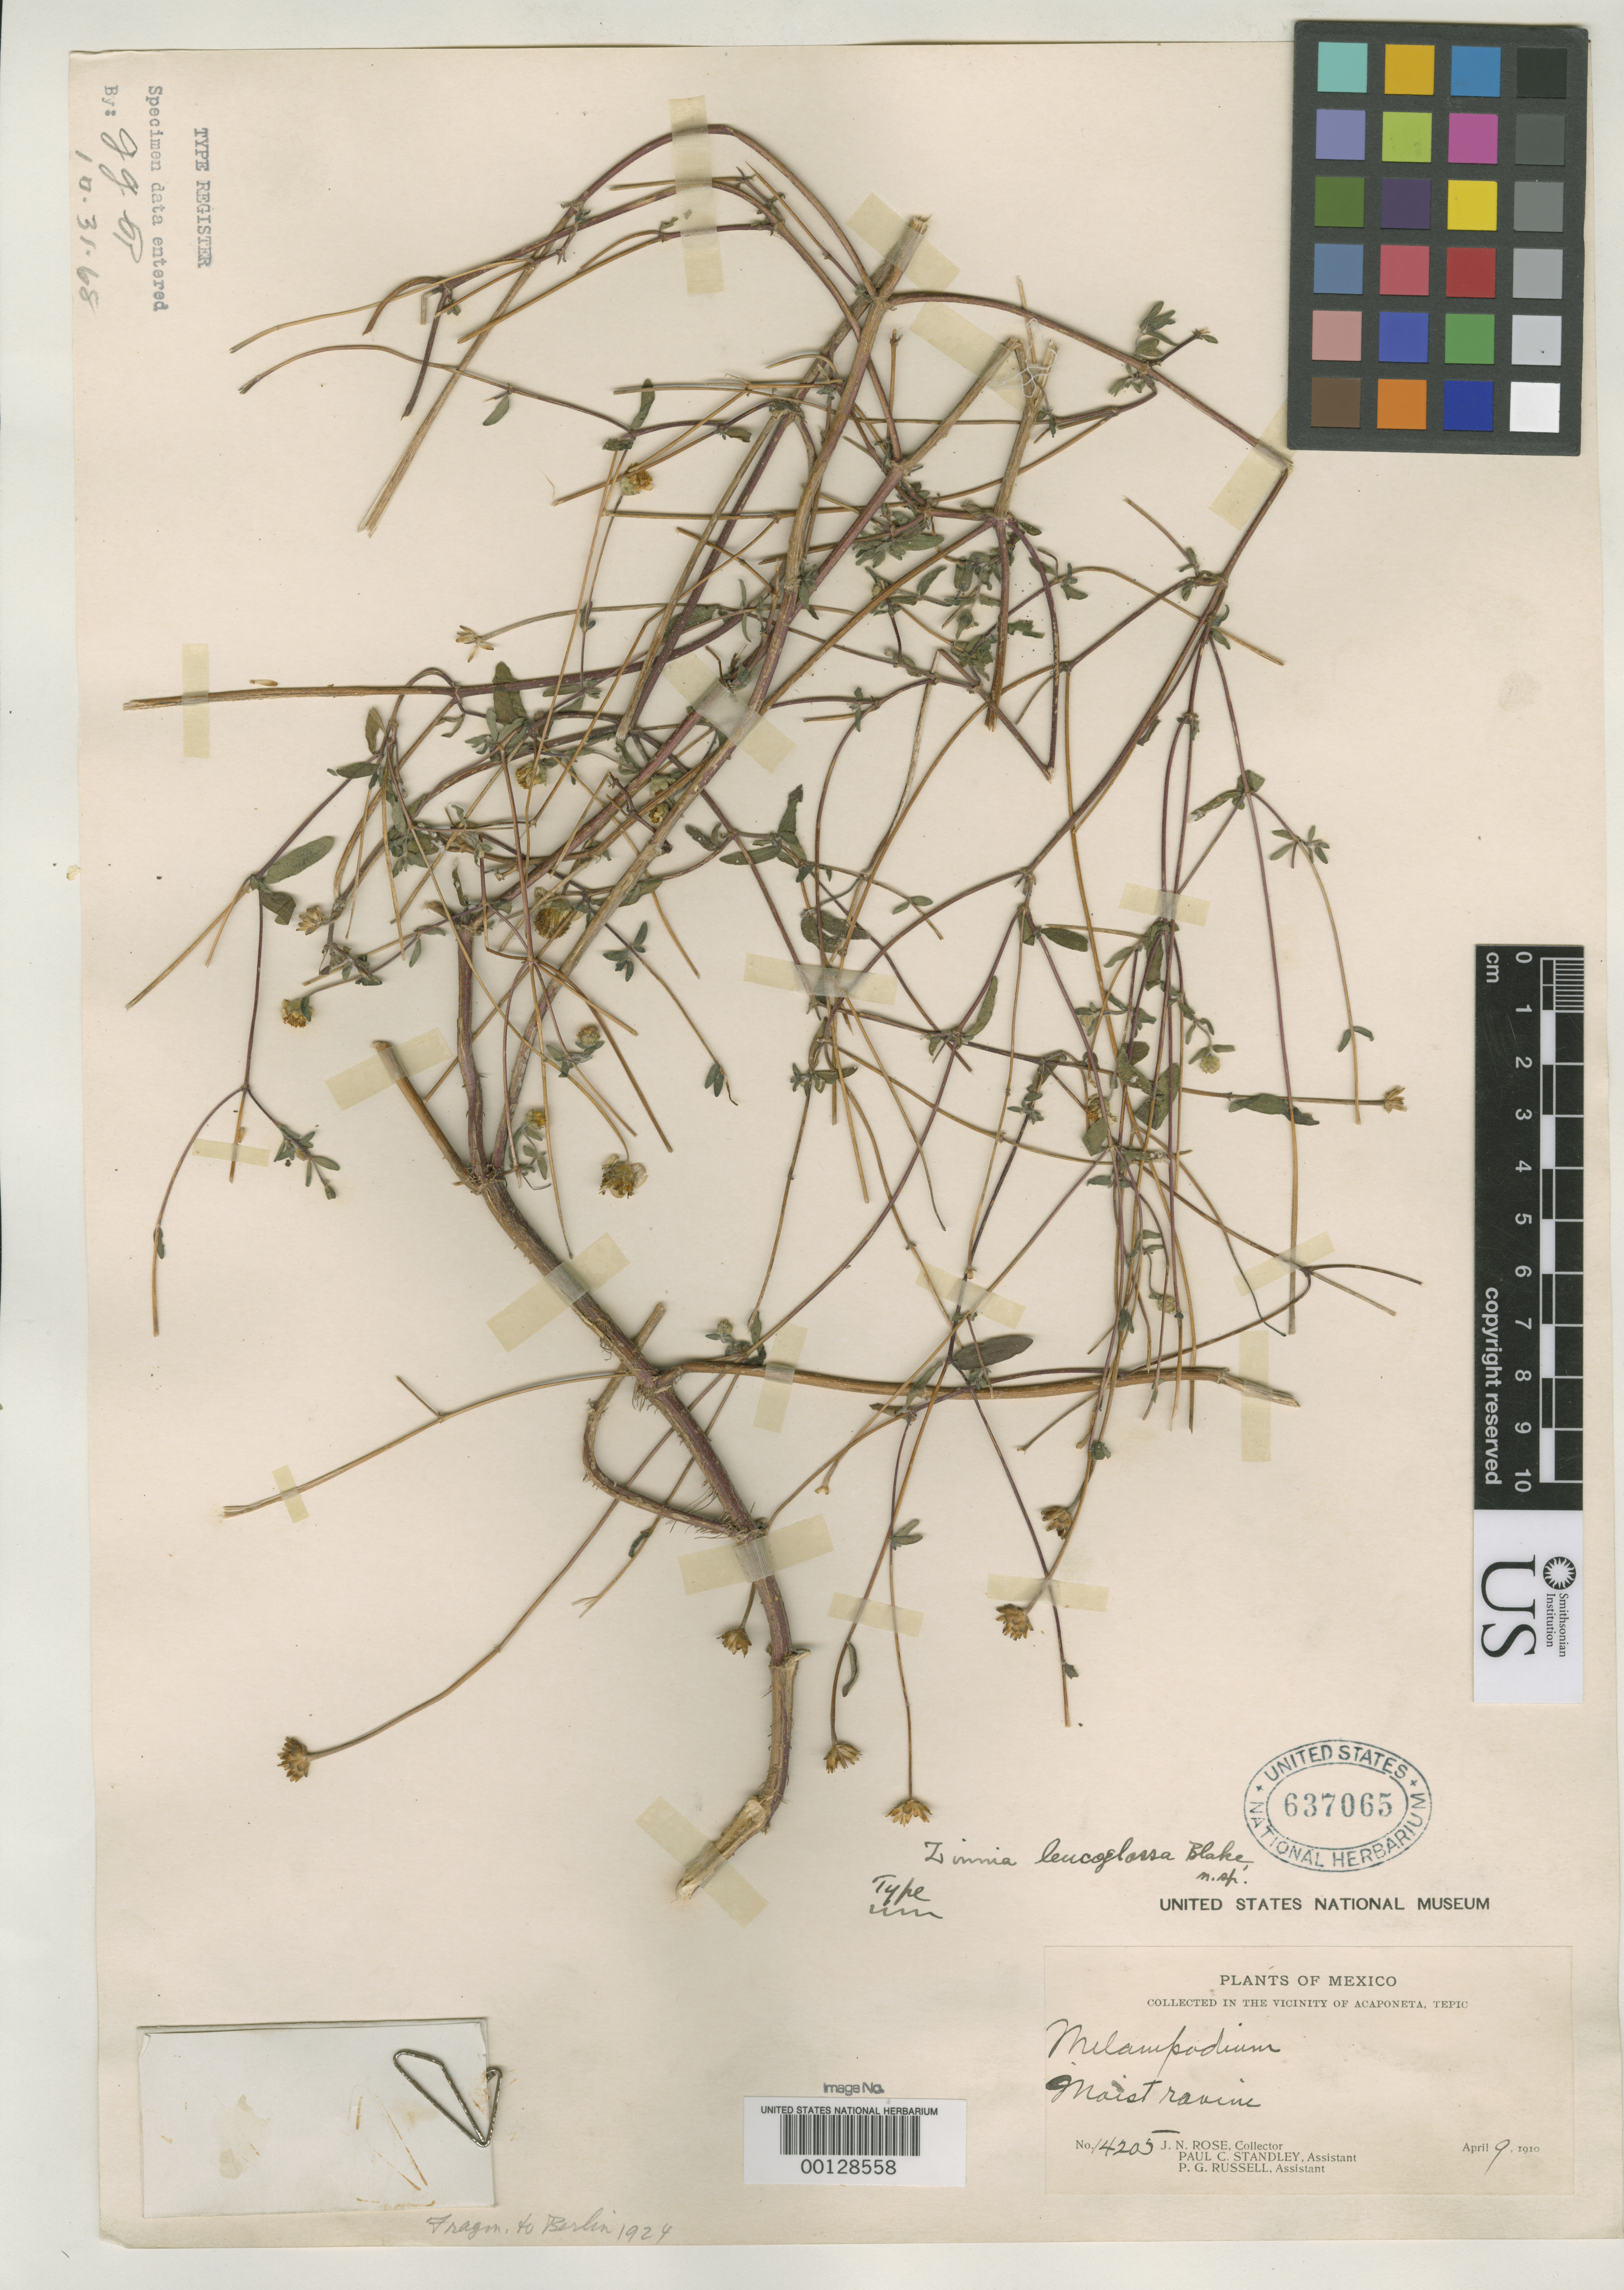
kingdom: Plantae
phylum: Tracheophyta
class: Magnoliopsida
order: Asterales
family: Asteraceae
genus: Zinnia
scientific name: Zinnia leucoglossa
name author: S.F. Blake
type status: Holotype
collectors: J. N. Rose, P. C. Standley & P. G. Russell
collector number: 14205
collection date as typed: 09 Apr 1910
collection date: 1910-04-09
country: Mexico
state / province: Nayarit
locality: Tepic, vicinity of Acaponeta.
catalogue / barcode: US 637065